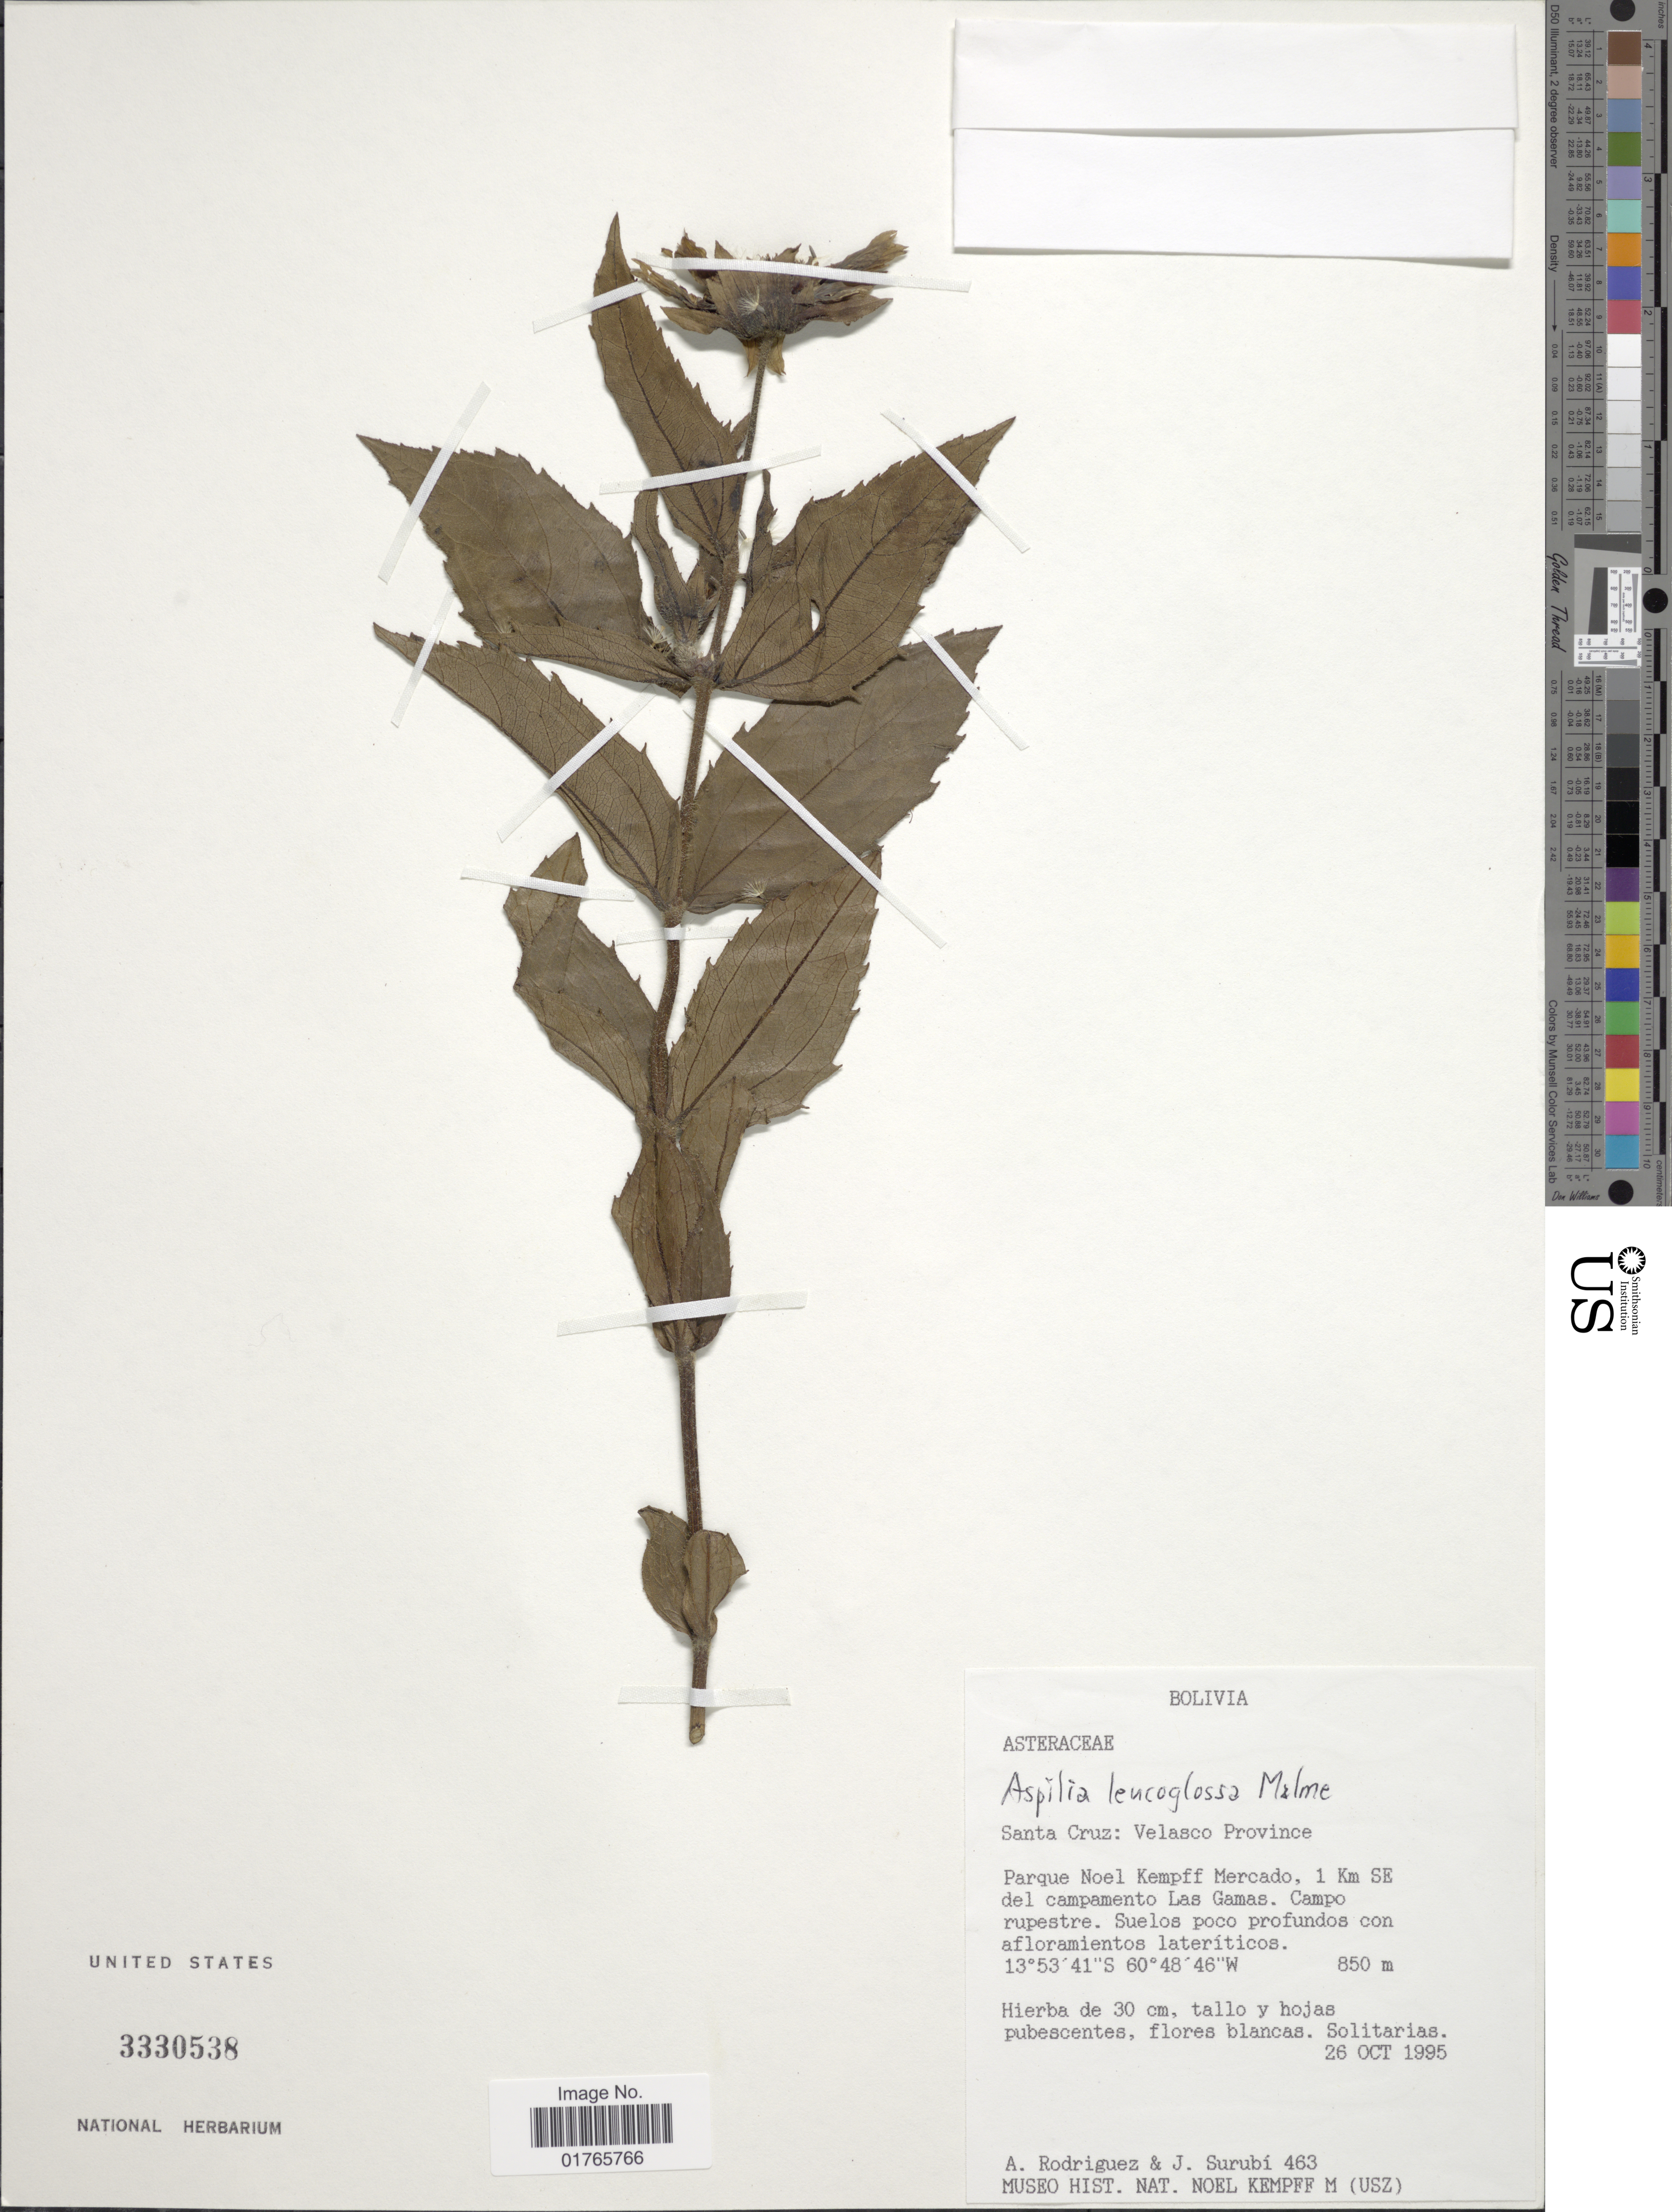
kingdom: Plantae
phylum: Tracheophyta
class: Magnoliopsida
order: Asterales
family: Asteraceae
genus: Aspilia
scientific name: Aspilia leucoglossa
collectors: A. Rodriguez & J. Surubí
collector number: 463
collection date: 1995-10-26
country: Bolivia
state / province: Santa Cruz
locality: Velasco Province, Parque Noel Kempff Mercado, 1 km SE del campamento Las Gamas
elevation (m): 850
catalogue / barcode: US 3330538